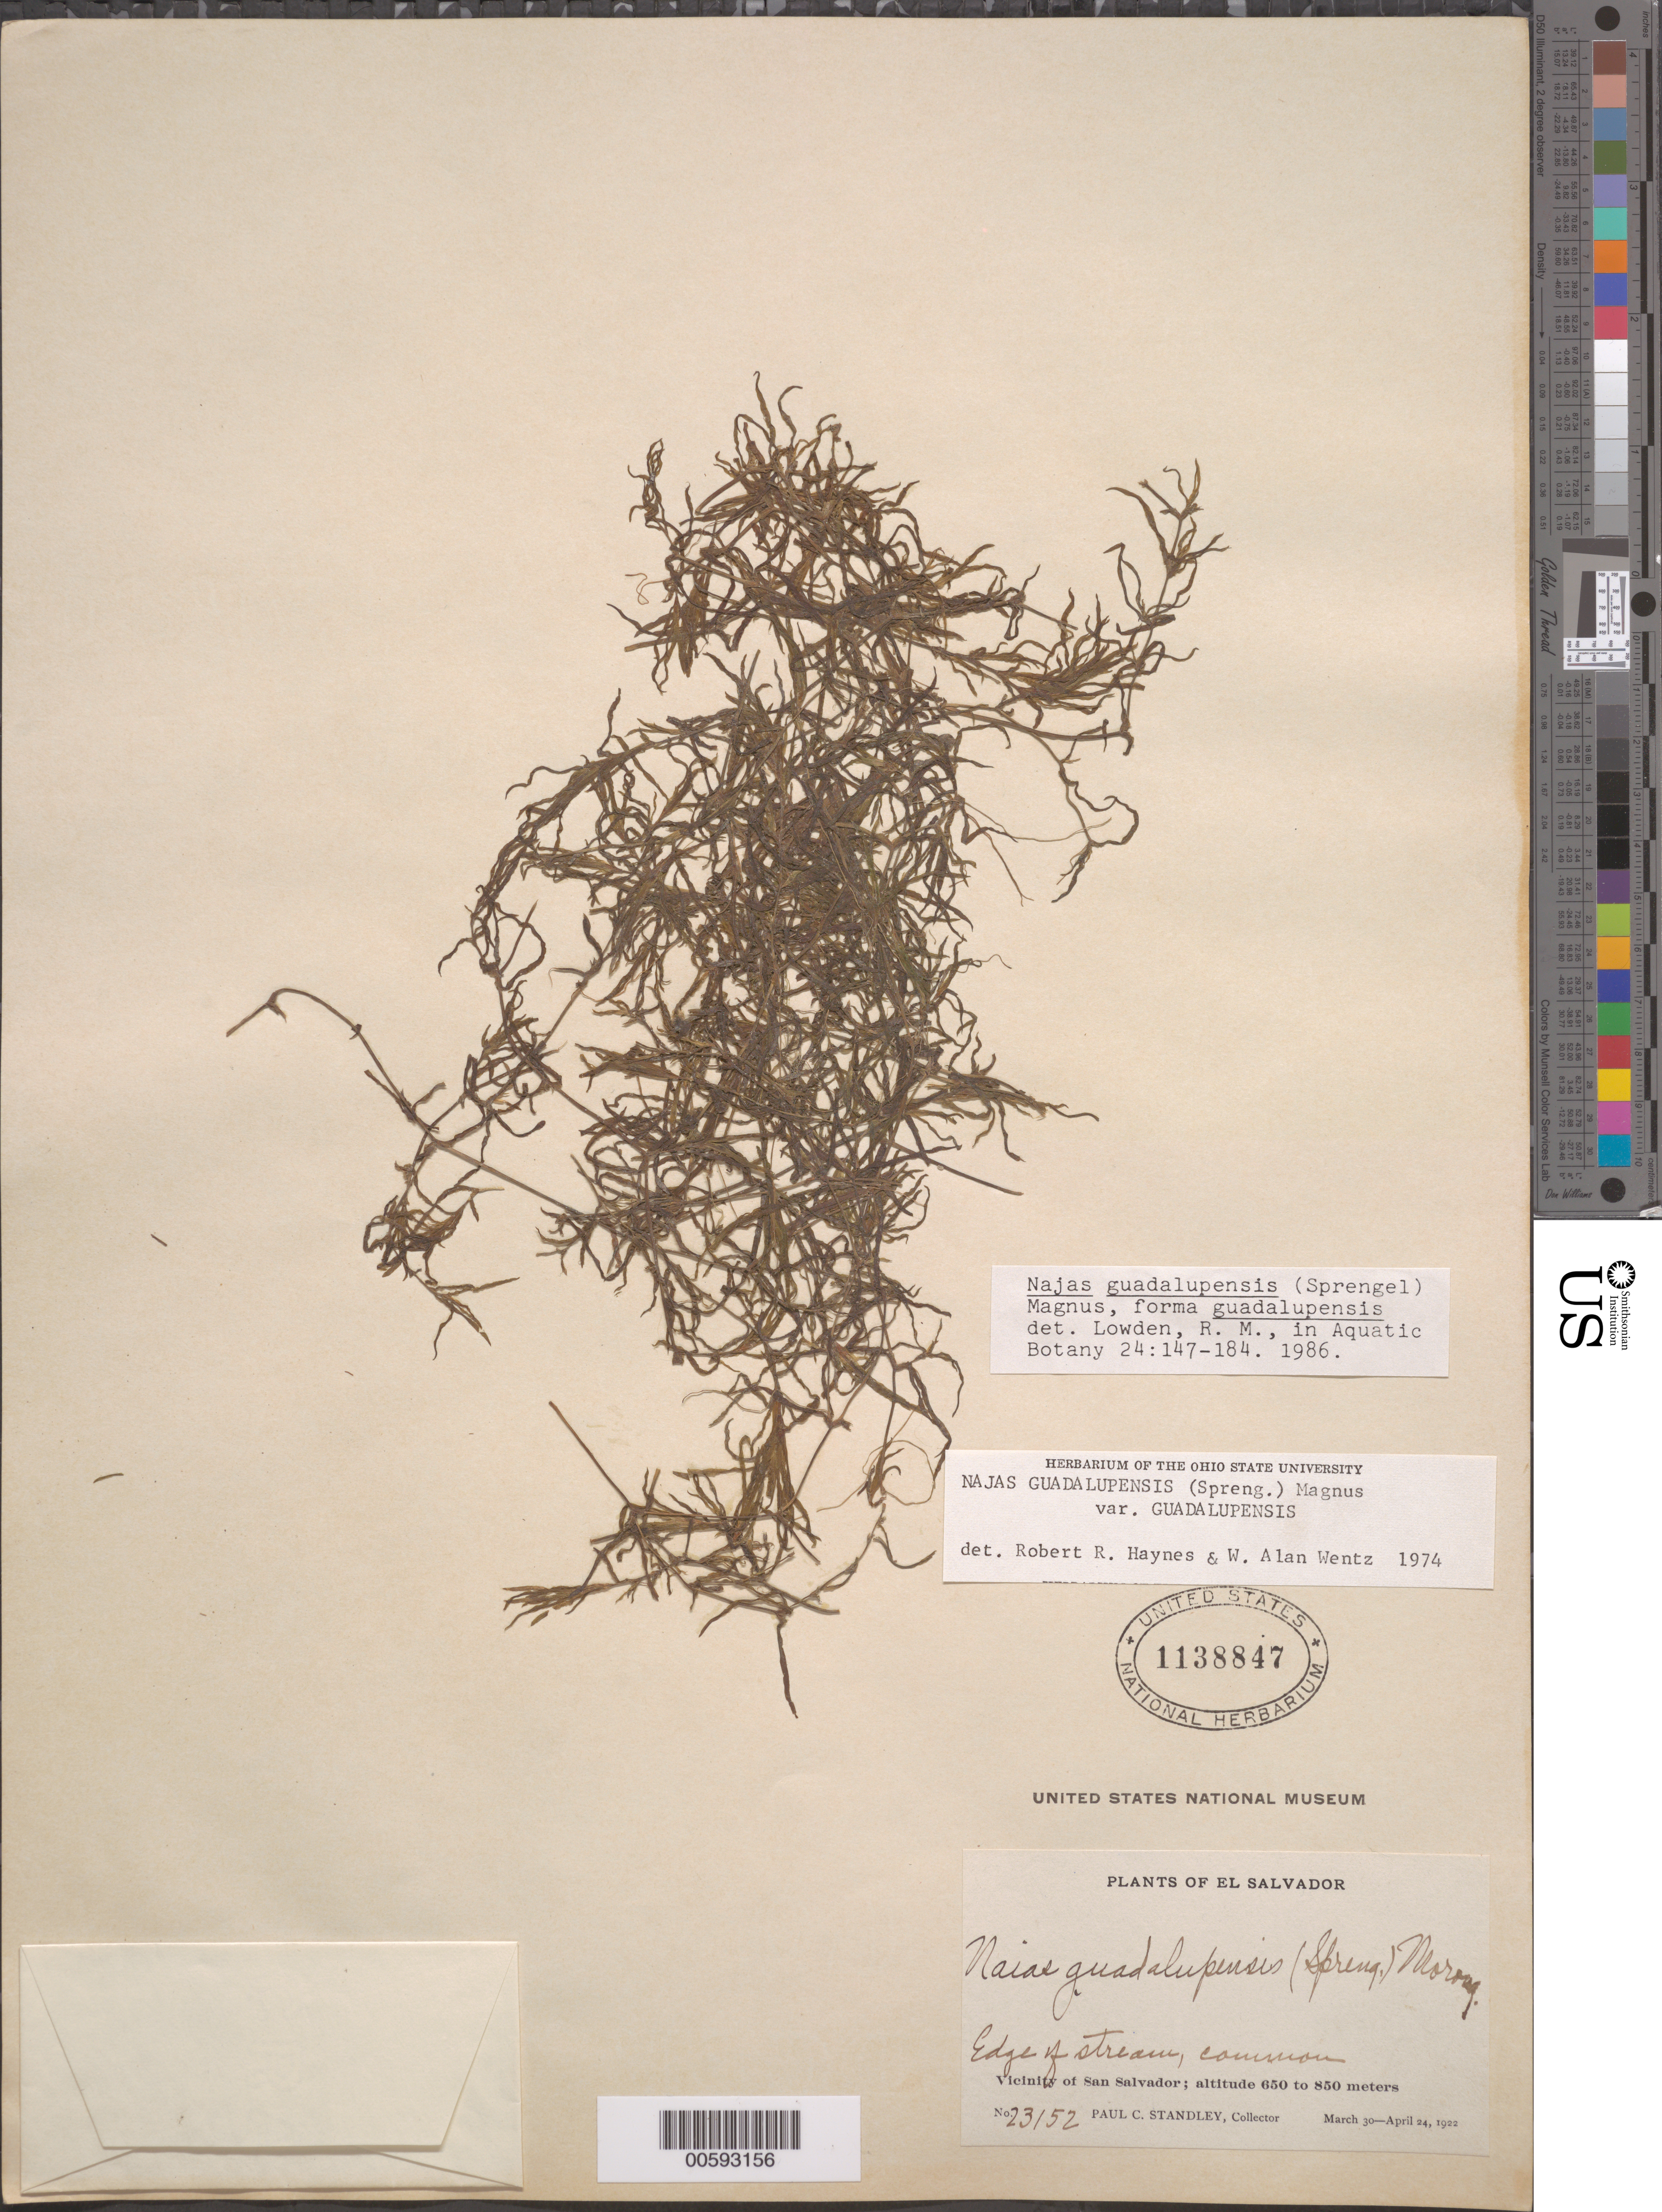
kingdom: Plantae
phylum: Tracheophyta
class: Liliopsida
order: Alismatales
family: Hydrocharitaceae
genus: Najas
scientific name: Najas guadalupensis var. guadalupensis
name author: (Spreng.) Magnus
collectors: P. C. Standley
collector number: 23152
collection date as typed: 30 Mar 1922 to 24 Apr 1922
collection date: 1922-03-30/1922-04-24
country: El Salvador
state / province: San Salvador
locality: San Salvador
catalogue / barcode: US 1138847